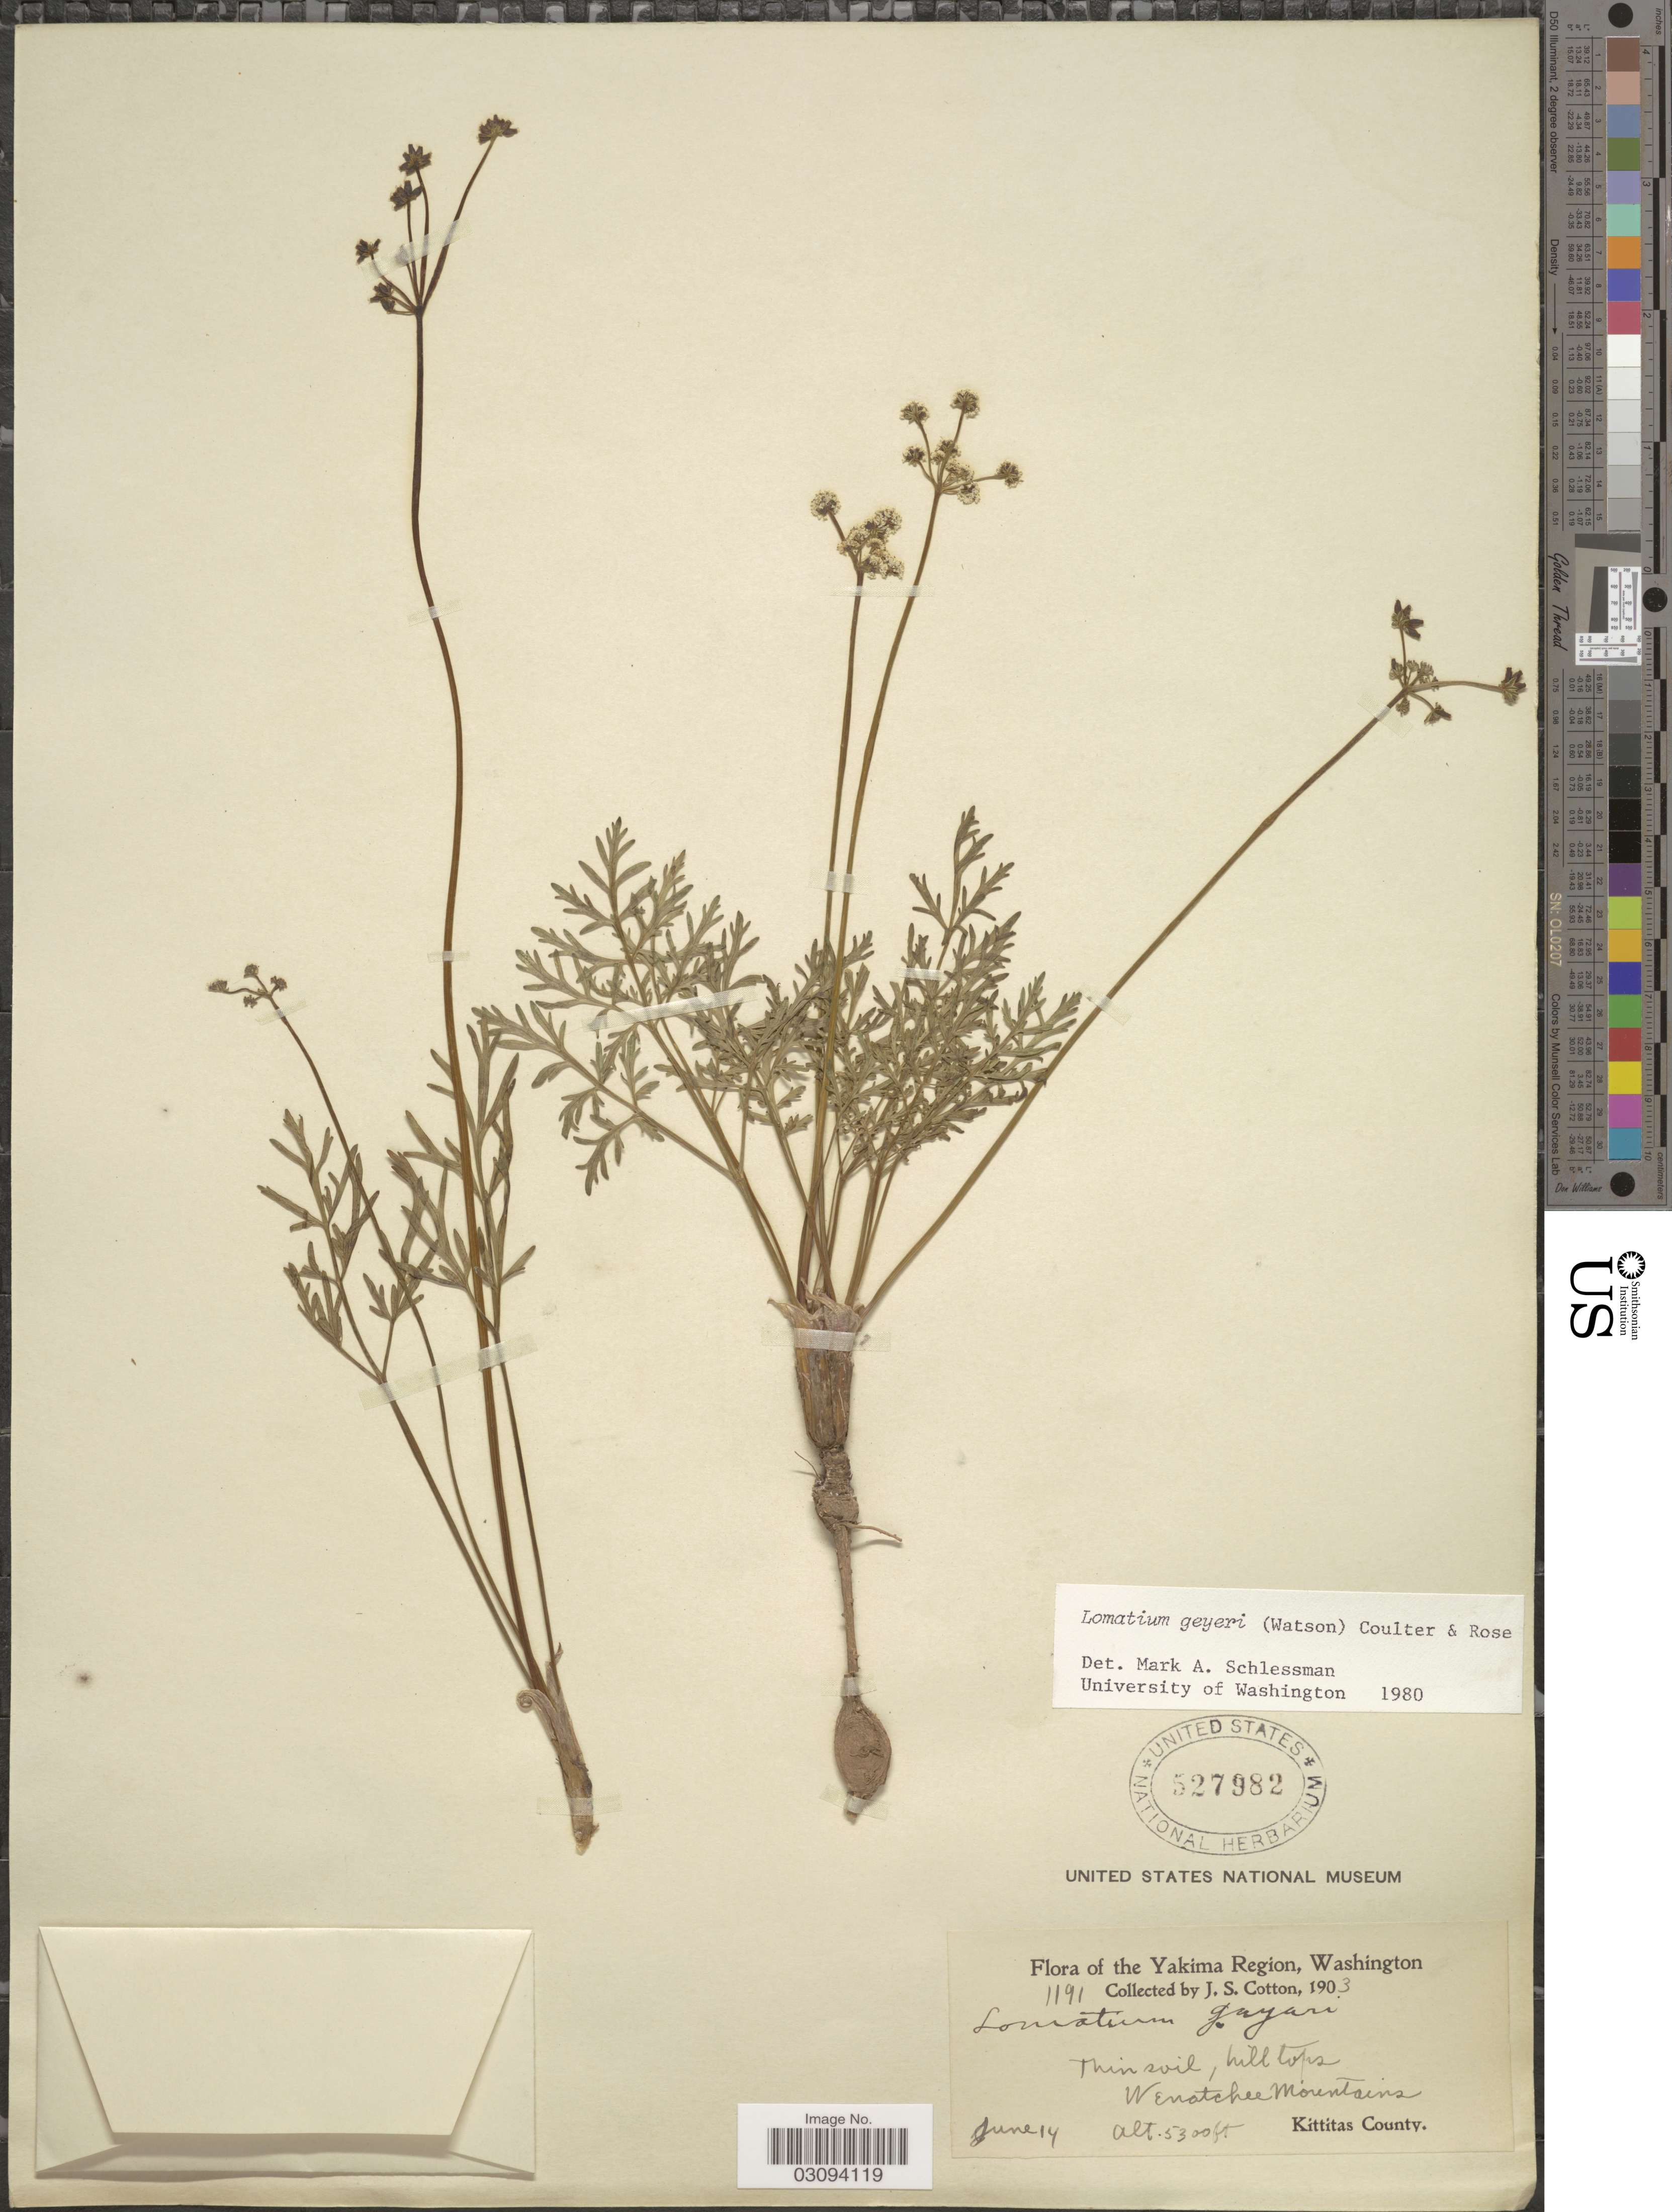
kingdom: Plantae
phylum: Tracheophyta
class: Magnoliopsida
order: Apiales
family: Apiaceae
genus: Lomatium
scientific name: Lomatium geyeri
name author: (S. Watson) J.M. Coult. & Rose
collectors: J. S. Cotton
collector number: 1191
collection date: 1903-06-14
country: United States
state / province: Washington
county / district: Kittitas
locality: Yakima Region. Wenatchee Mountains. Kittitas County.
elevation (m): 1615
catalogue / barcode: US 527982